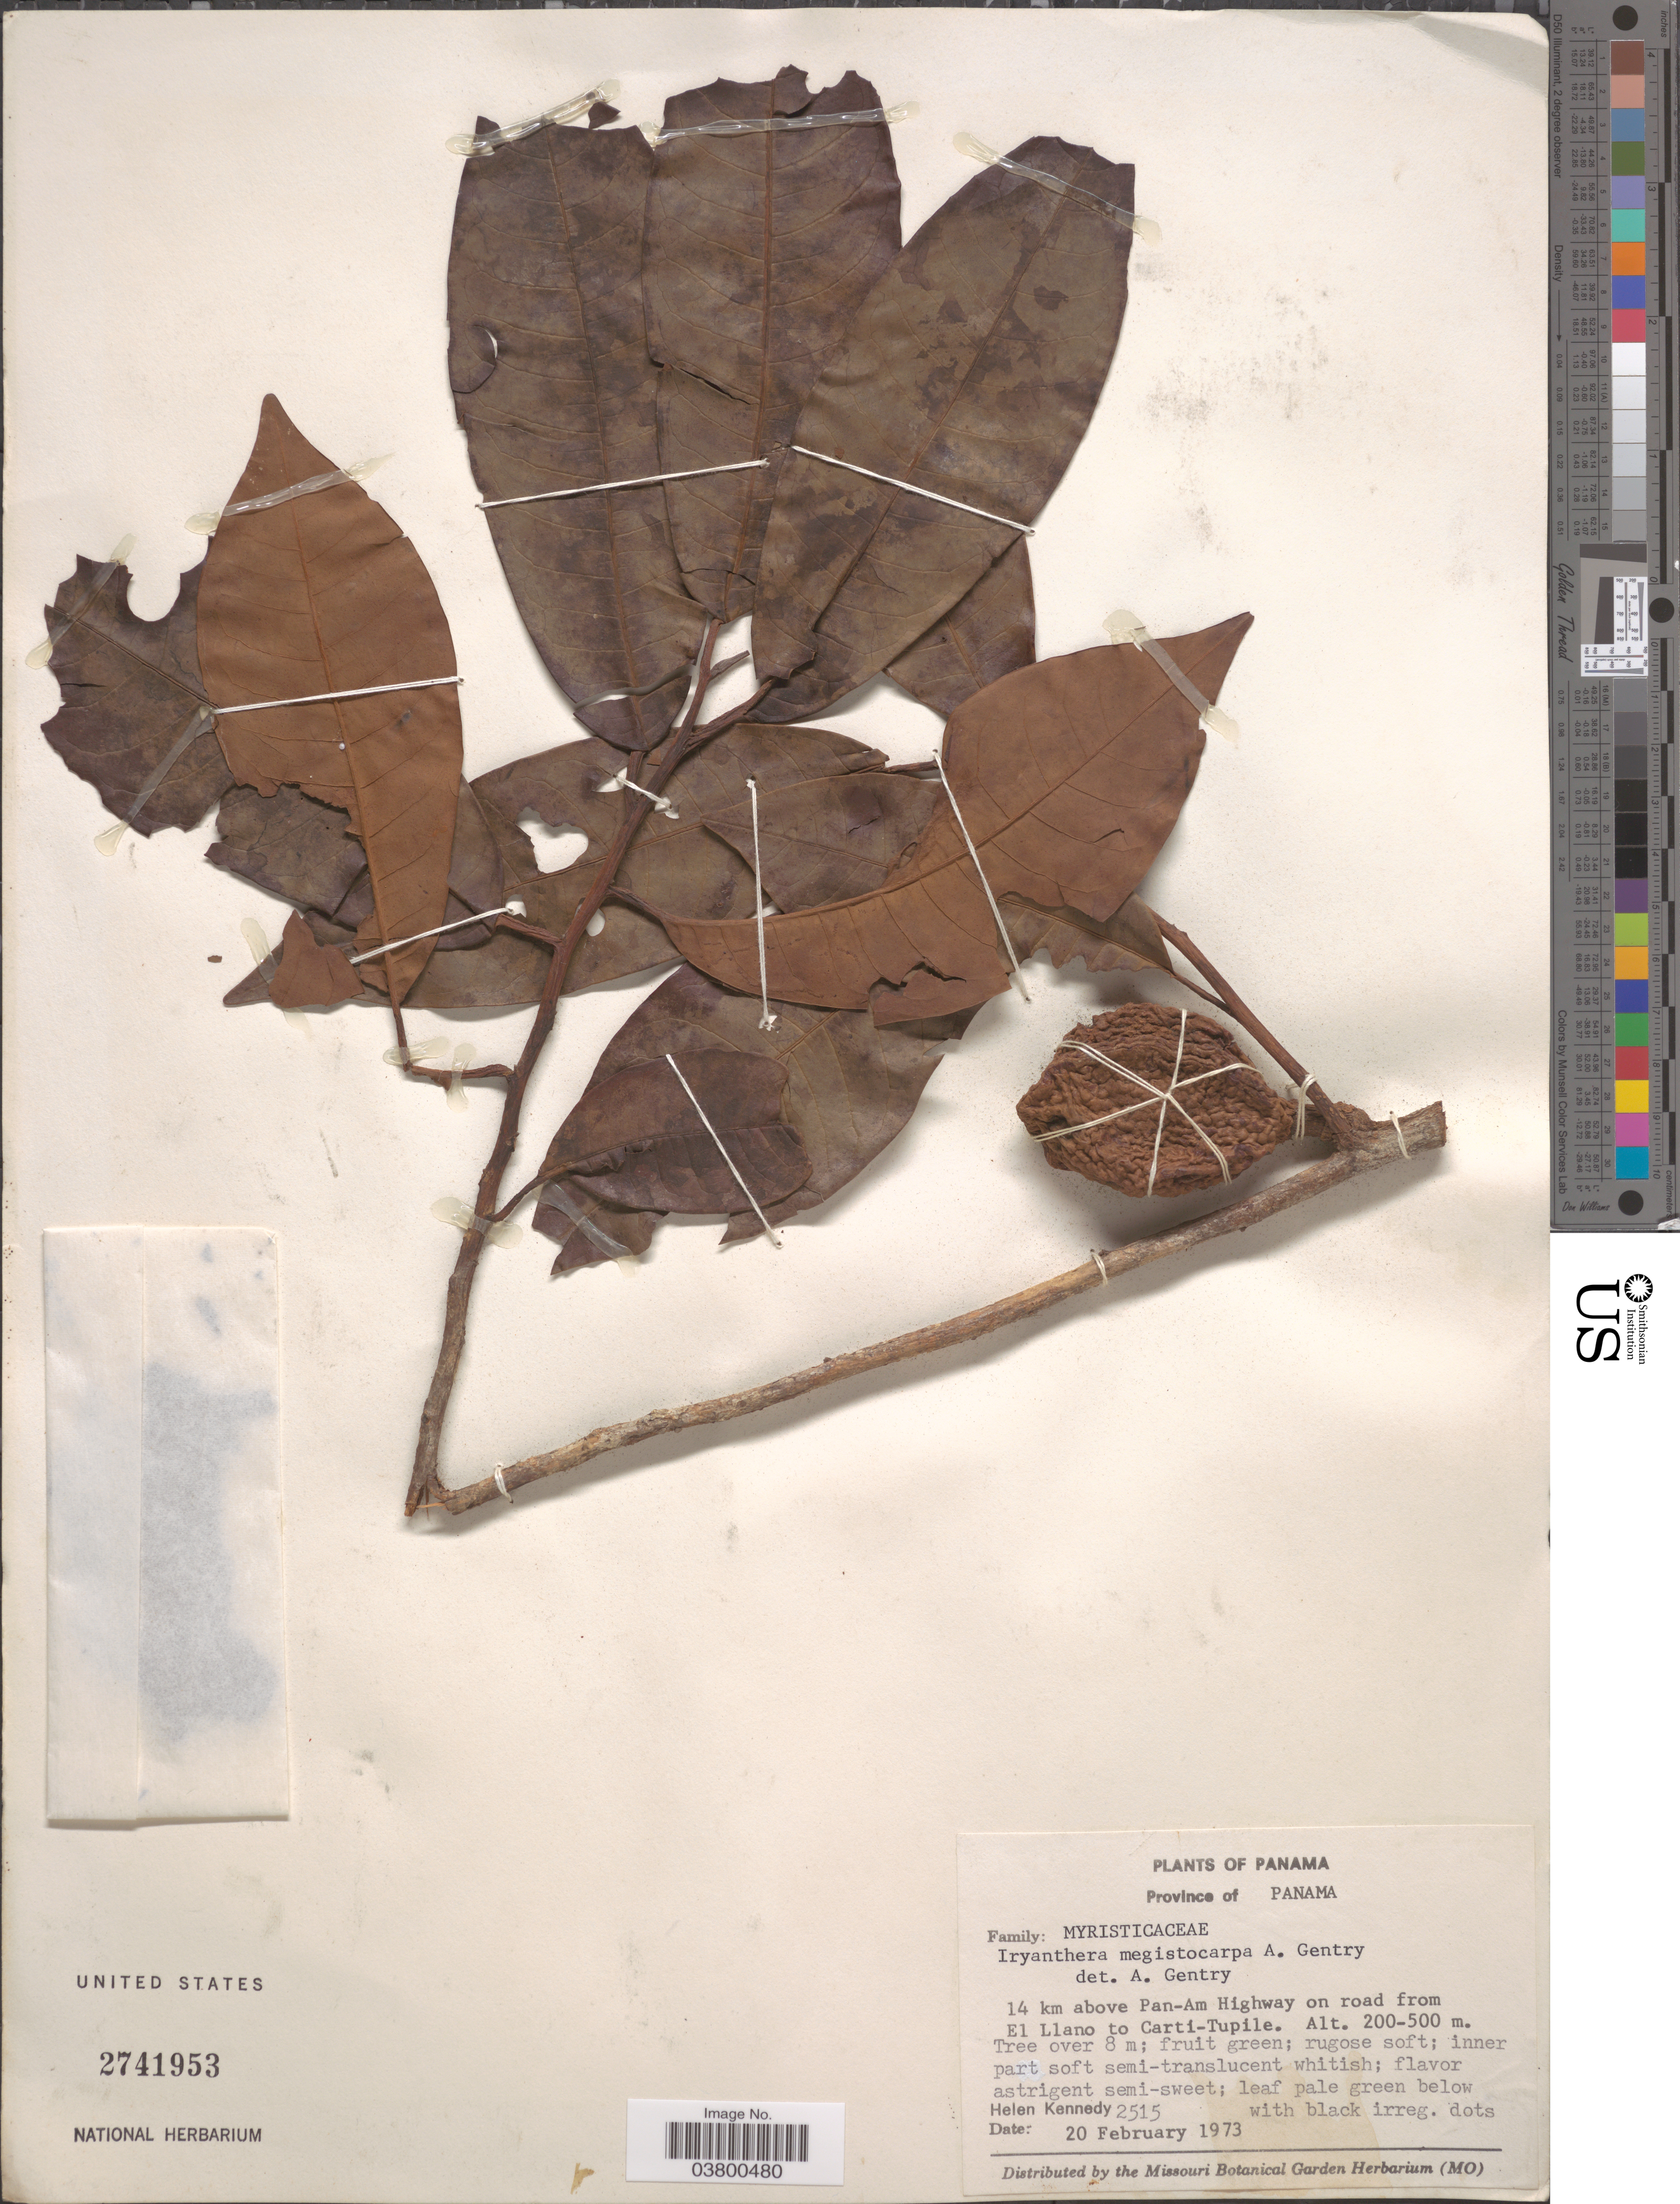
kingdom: Plantae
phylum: Tracheophyta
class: Magnoliopsida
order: Magnoliales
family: Myristicaceae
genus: Iryanthera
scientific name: Iryanthera megistocarpa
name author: A.H. Gentry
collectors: H. Kennedy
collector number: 2515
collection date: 1973-02-20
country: Panama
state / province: Panamá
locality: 14 km above Pan-Am Highway on road from El Llano to Carti-Tupile.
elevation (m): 200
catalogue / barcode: US 2741953